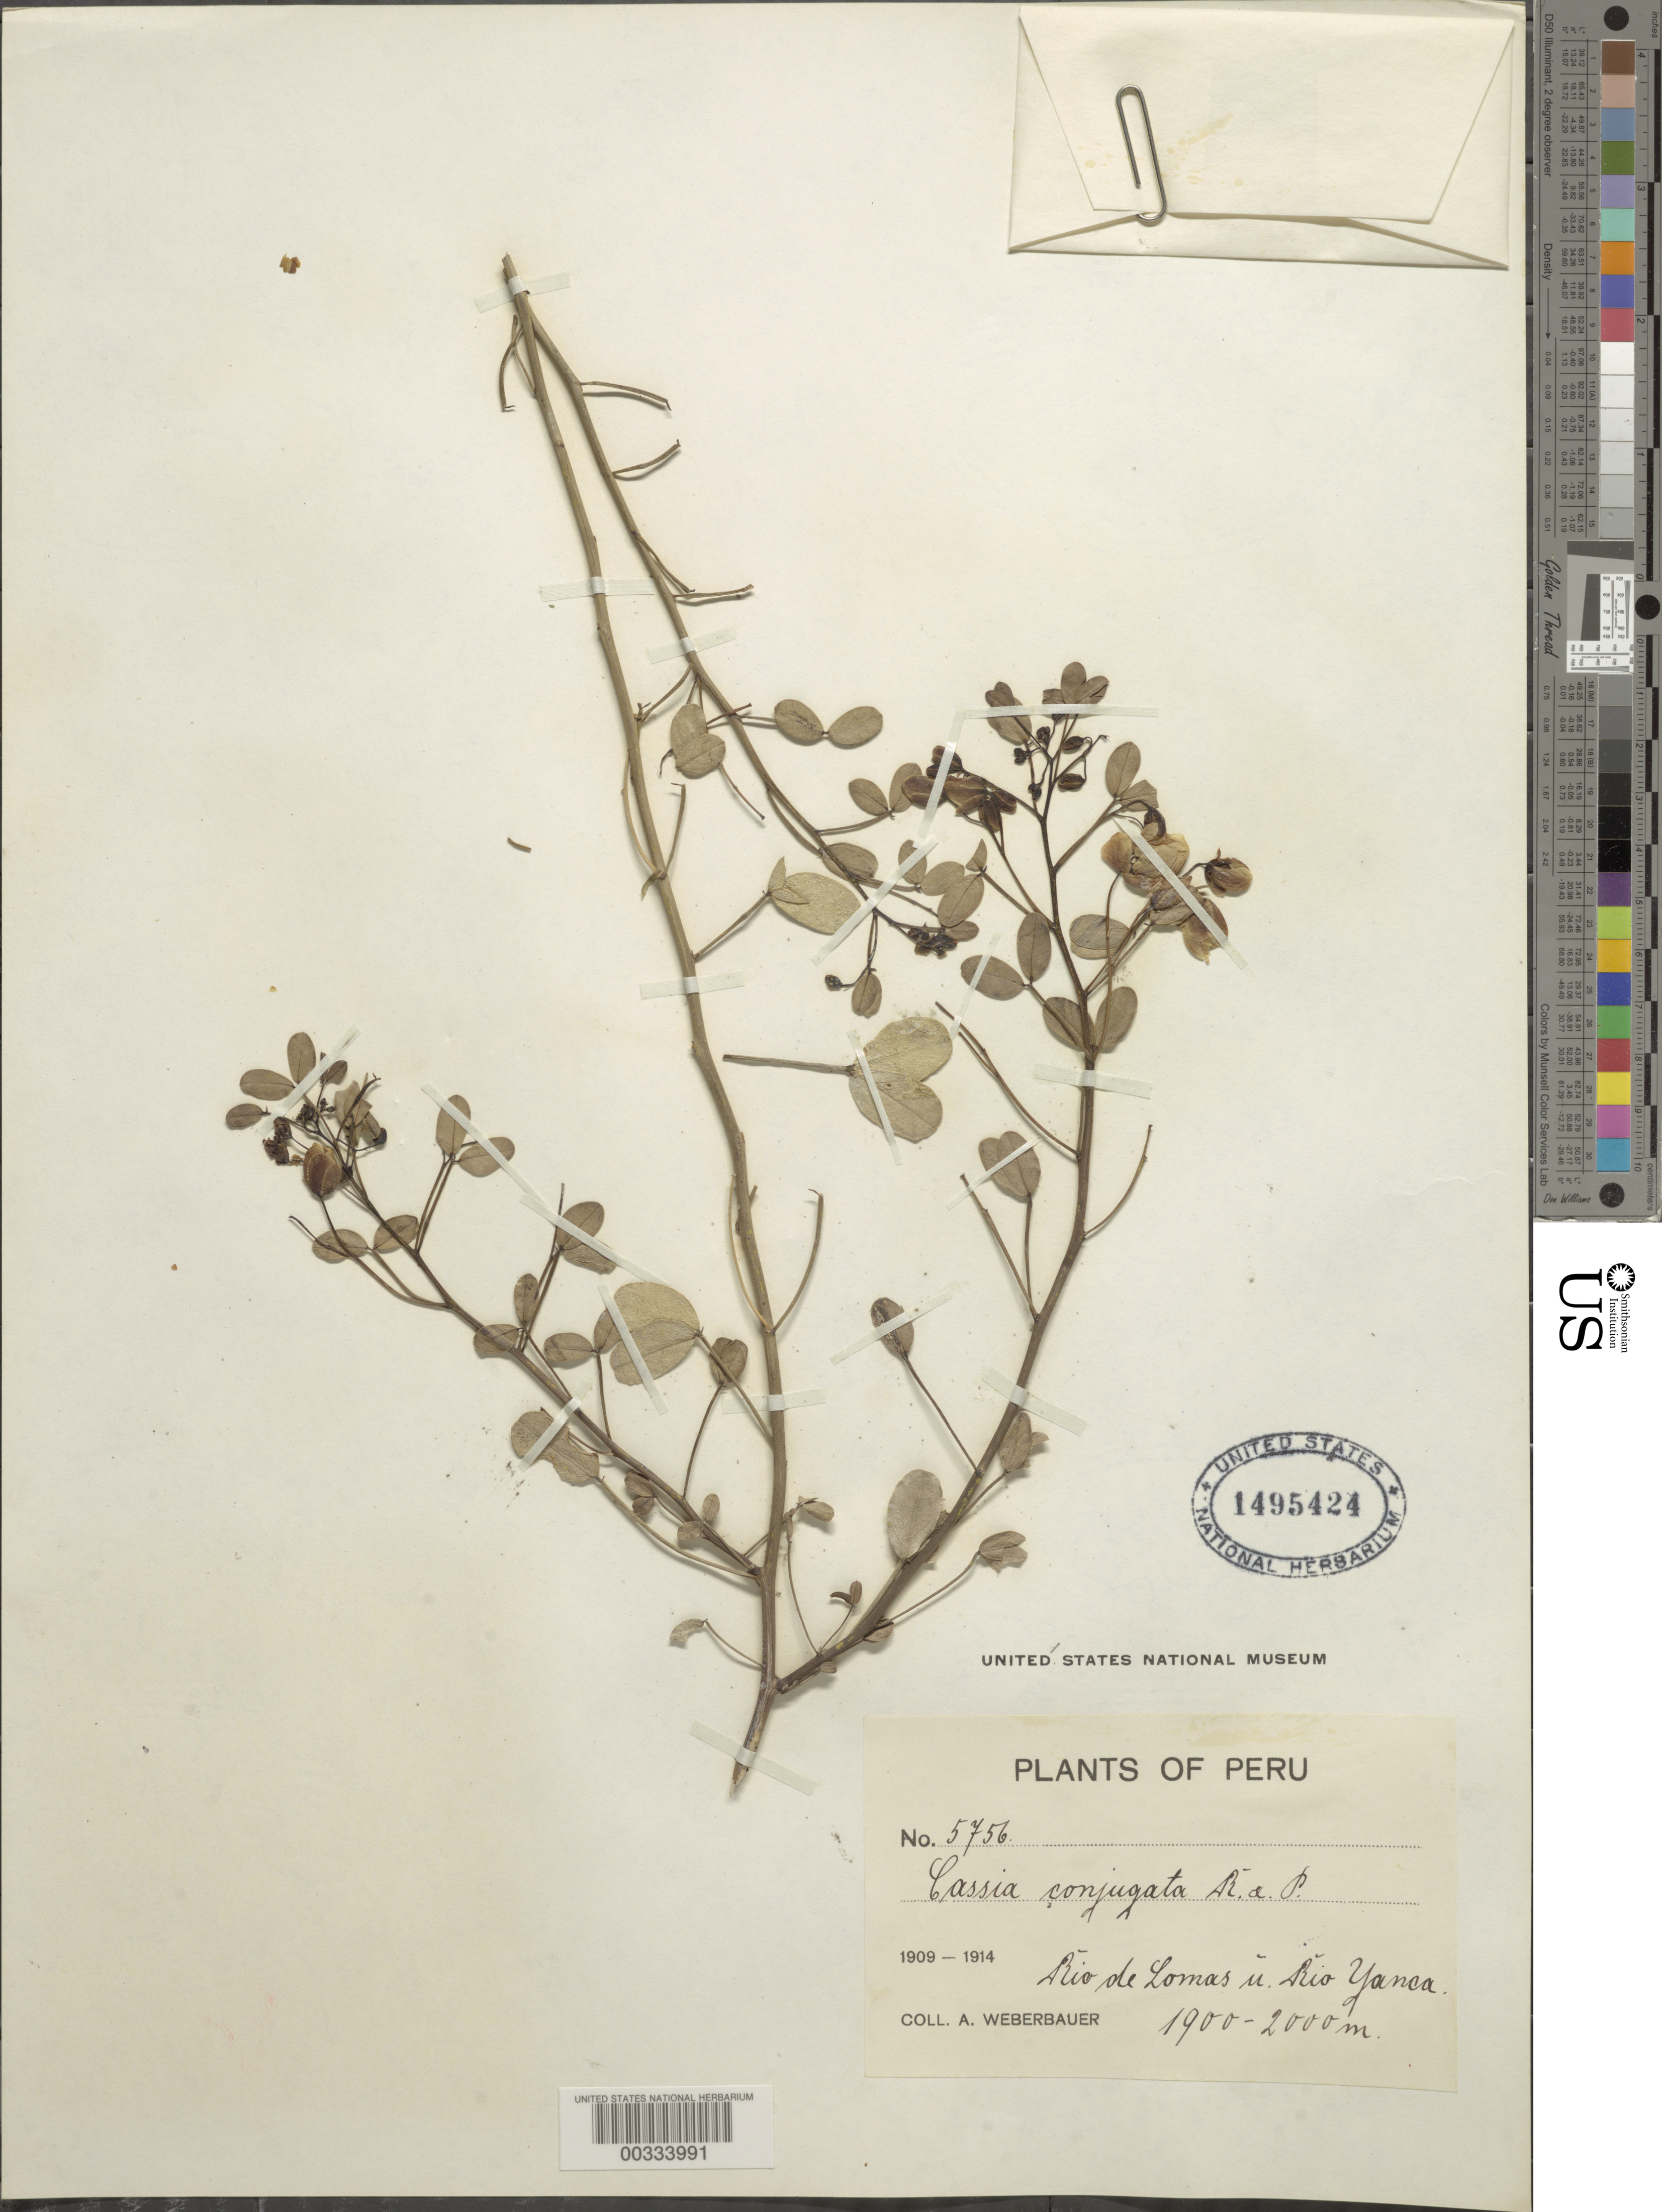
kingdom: Plantae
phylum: Tracheophyta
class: Magnoliopsida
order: Fabales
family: Fabaceae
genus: Senna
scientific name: Senna brongniartii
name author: (Gaudich.) H.S. Irwin & Barneby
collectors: A. Weberbauer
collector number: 5756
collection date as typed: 1909 to -- -- 1914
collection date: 1909/1914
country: Peru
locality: Río de Lomas and Río Yanca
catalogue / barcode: US 1495424